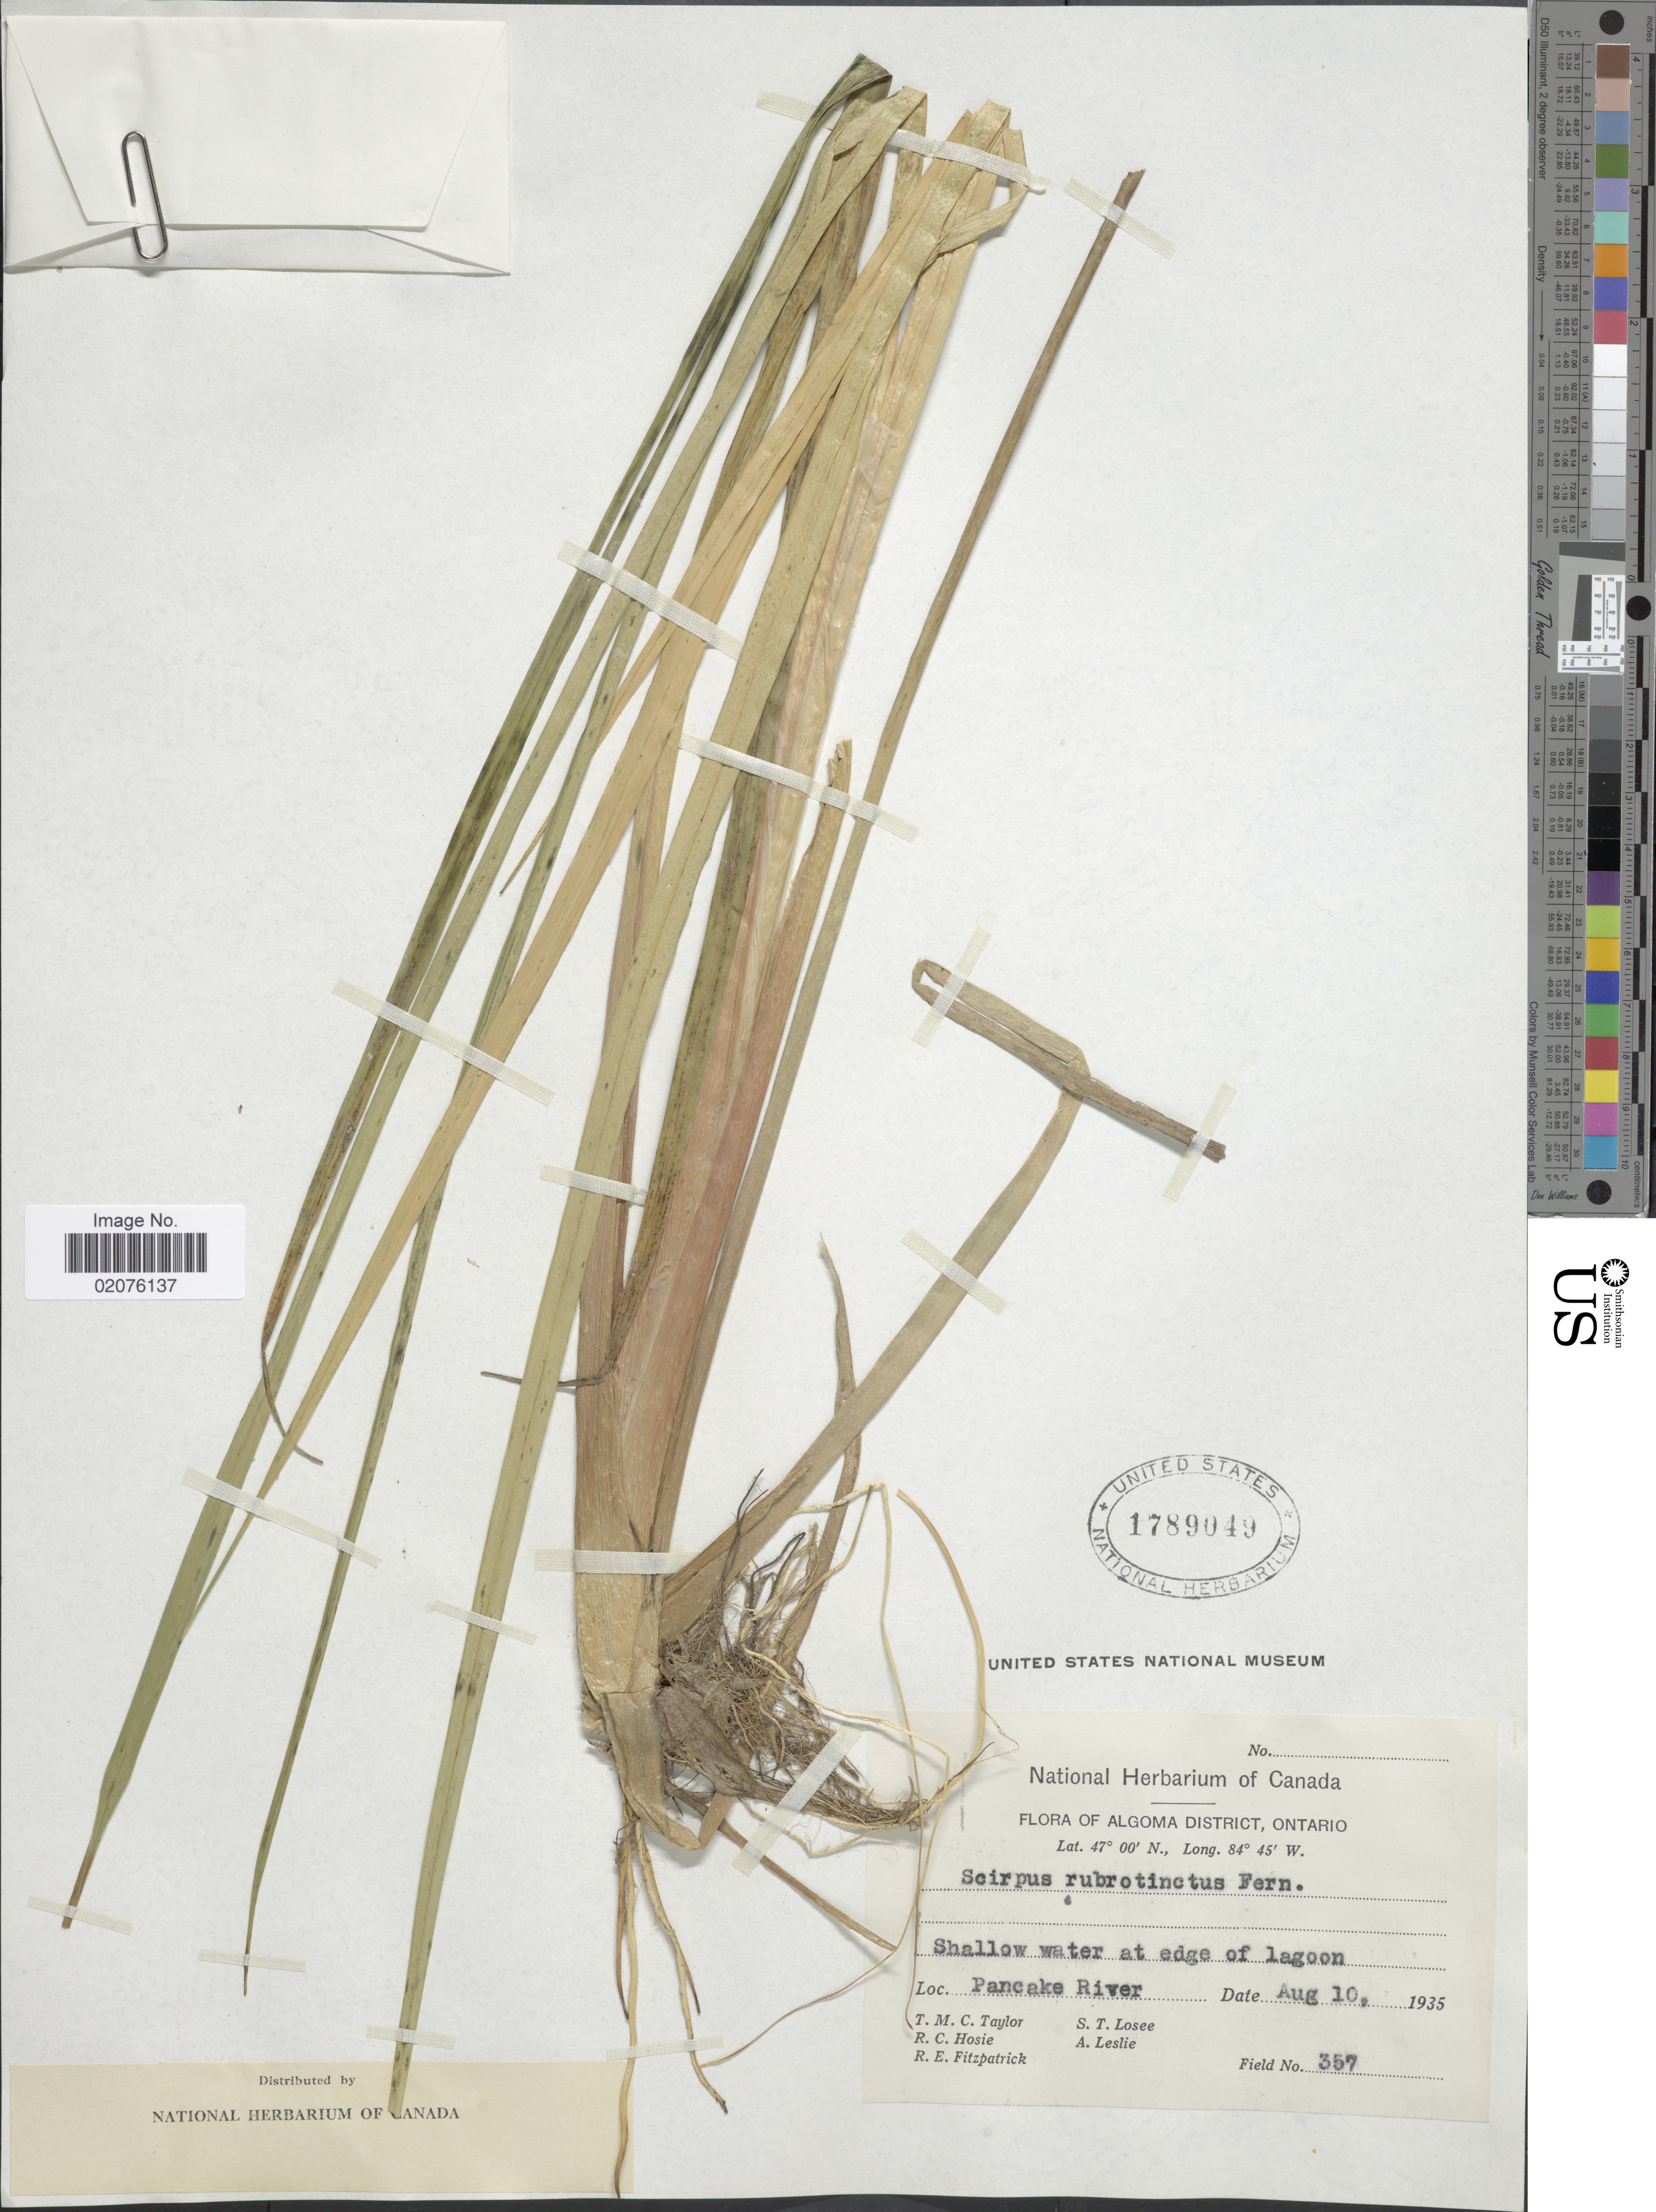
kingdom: Plantae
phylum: Tracheophyta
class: Liliopsida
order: Poales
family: Cyperaceae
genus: Scirpus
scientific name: Scirpus microcarpus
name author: J. Presl & C. Presl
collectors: T. M. C. Taylor, R. Hosie, R. Fitzpatrick, S. Losee & A. Leslie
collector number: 357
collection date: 1935-08-10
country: Canada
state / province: Ontario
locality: Algoma District, At edge of lagoon, Pancake River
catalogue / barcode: US 1789049